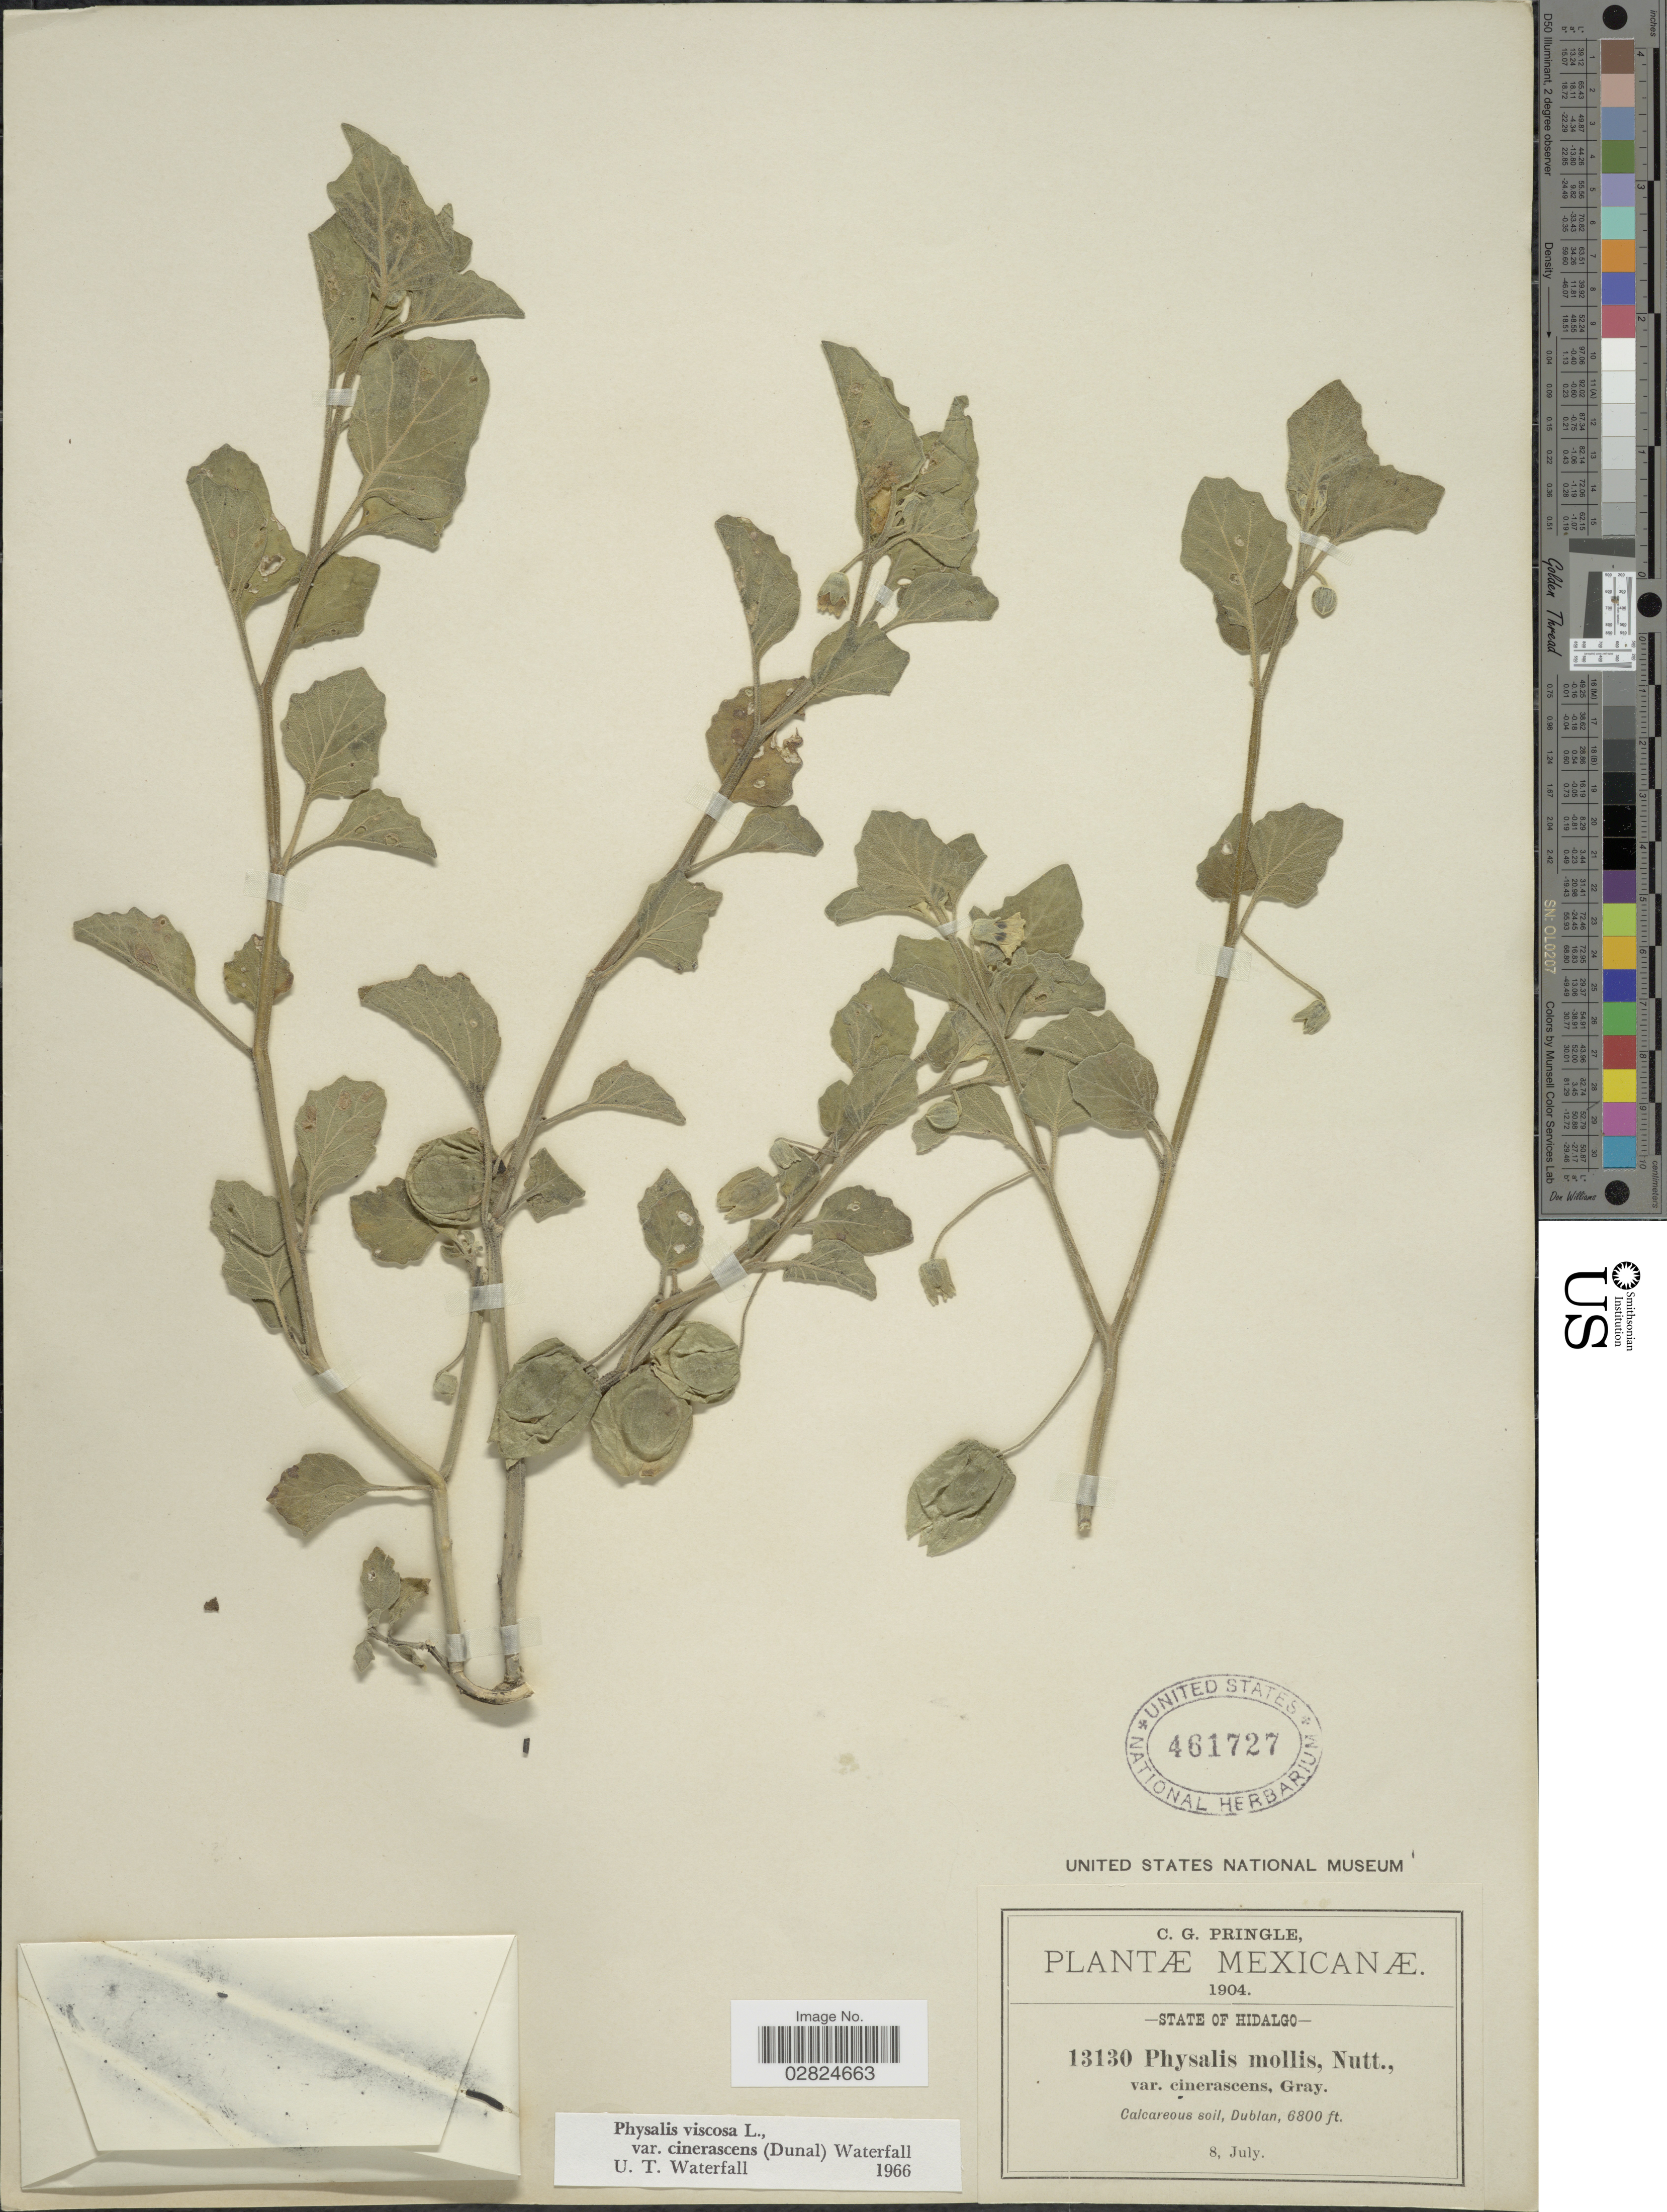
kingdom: Plantae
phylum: Tracheophyta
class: Magnoliopsida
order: Solanales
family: Solanaceae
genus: Physalis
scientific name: Physalis cinerascens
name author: (Dunal) Hitchc.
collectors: C. G. Pringle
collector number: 13130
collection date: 1904-07-08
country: Mexico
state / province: Hidalgo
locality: Dublan.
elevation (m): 2073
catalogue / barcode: US 461727